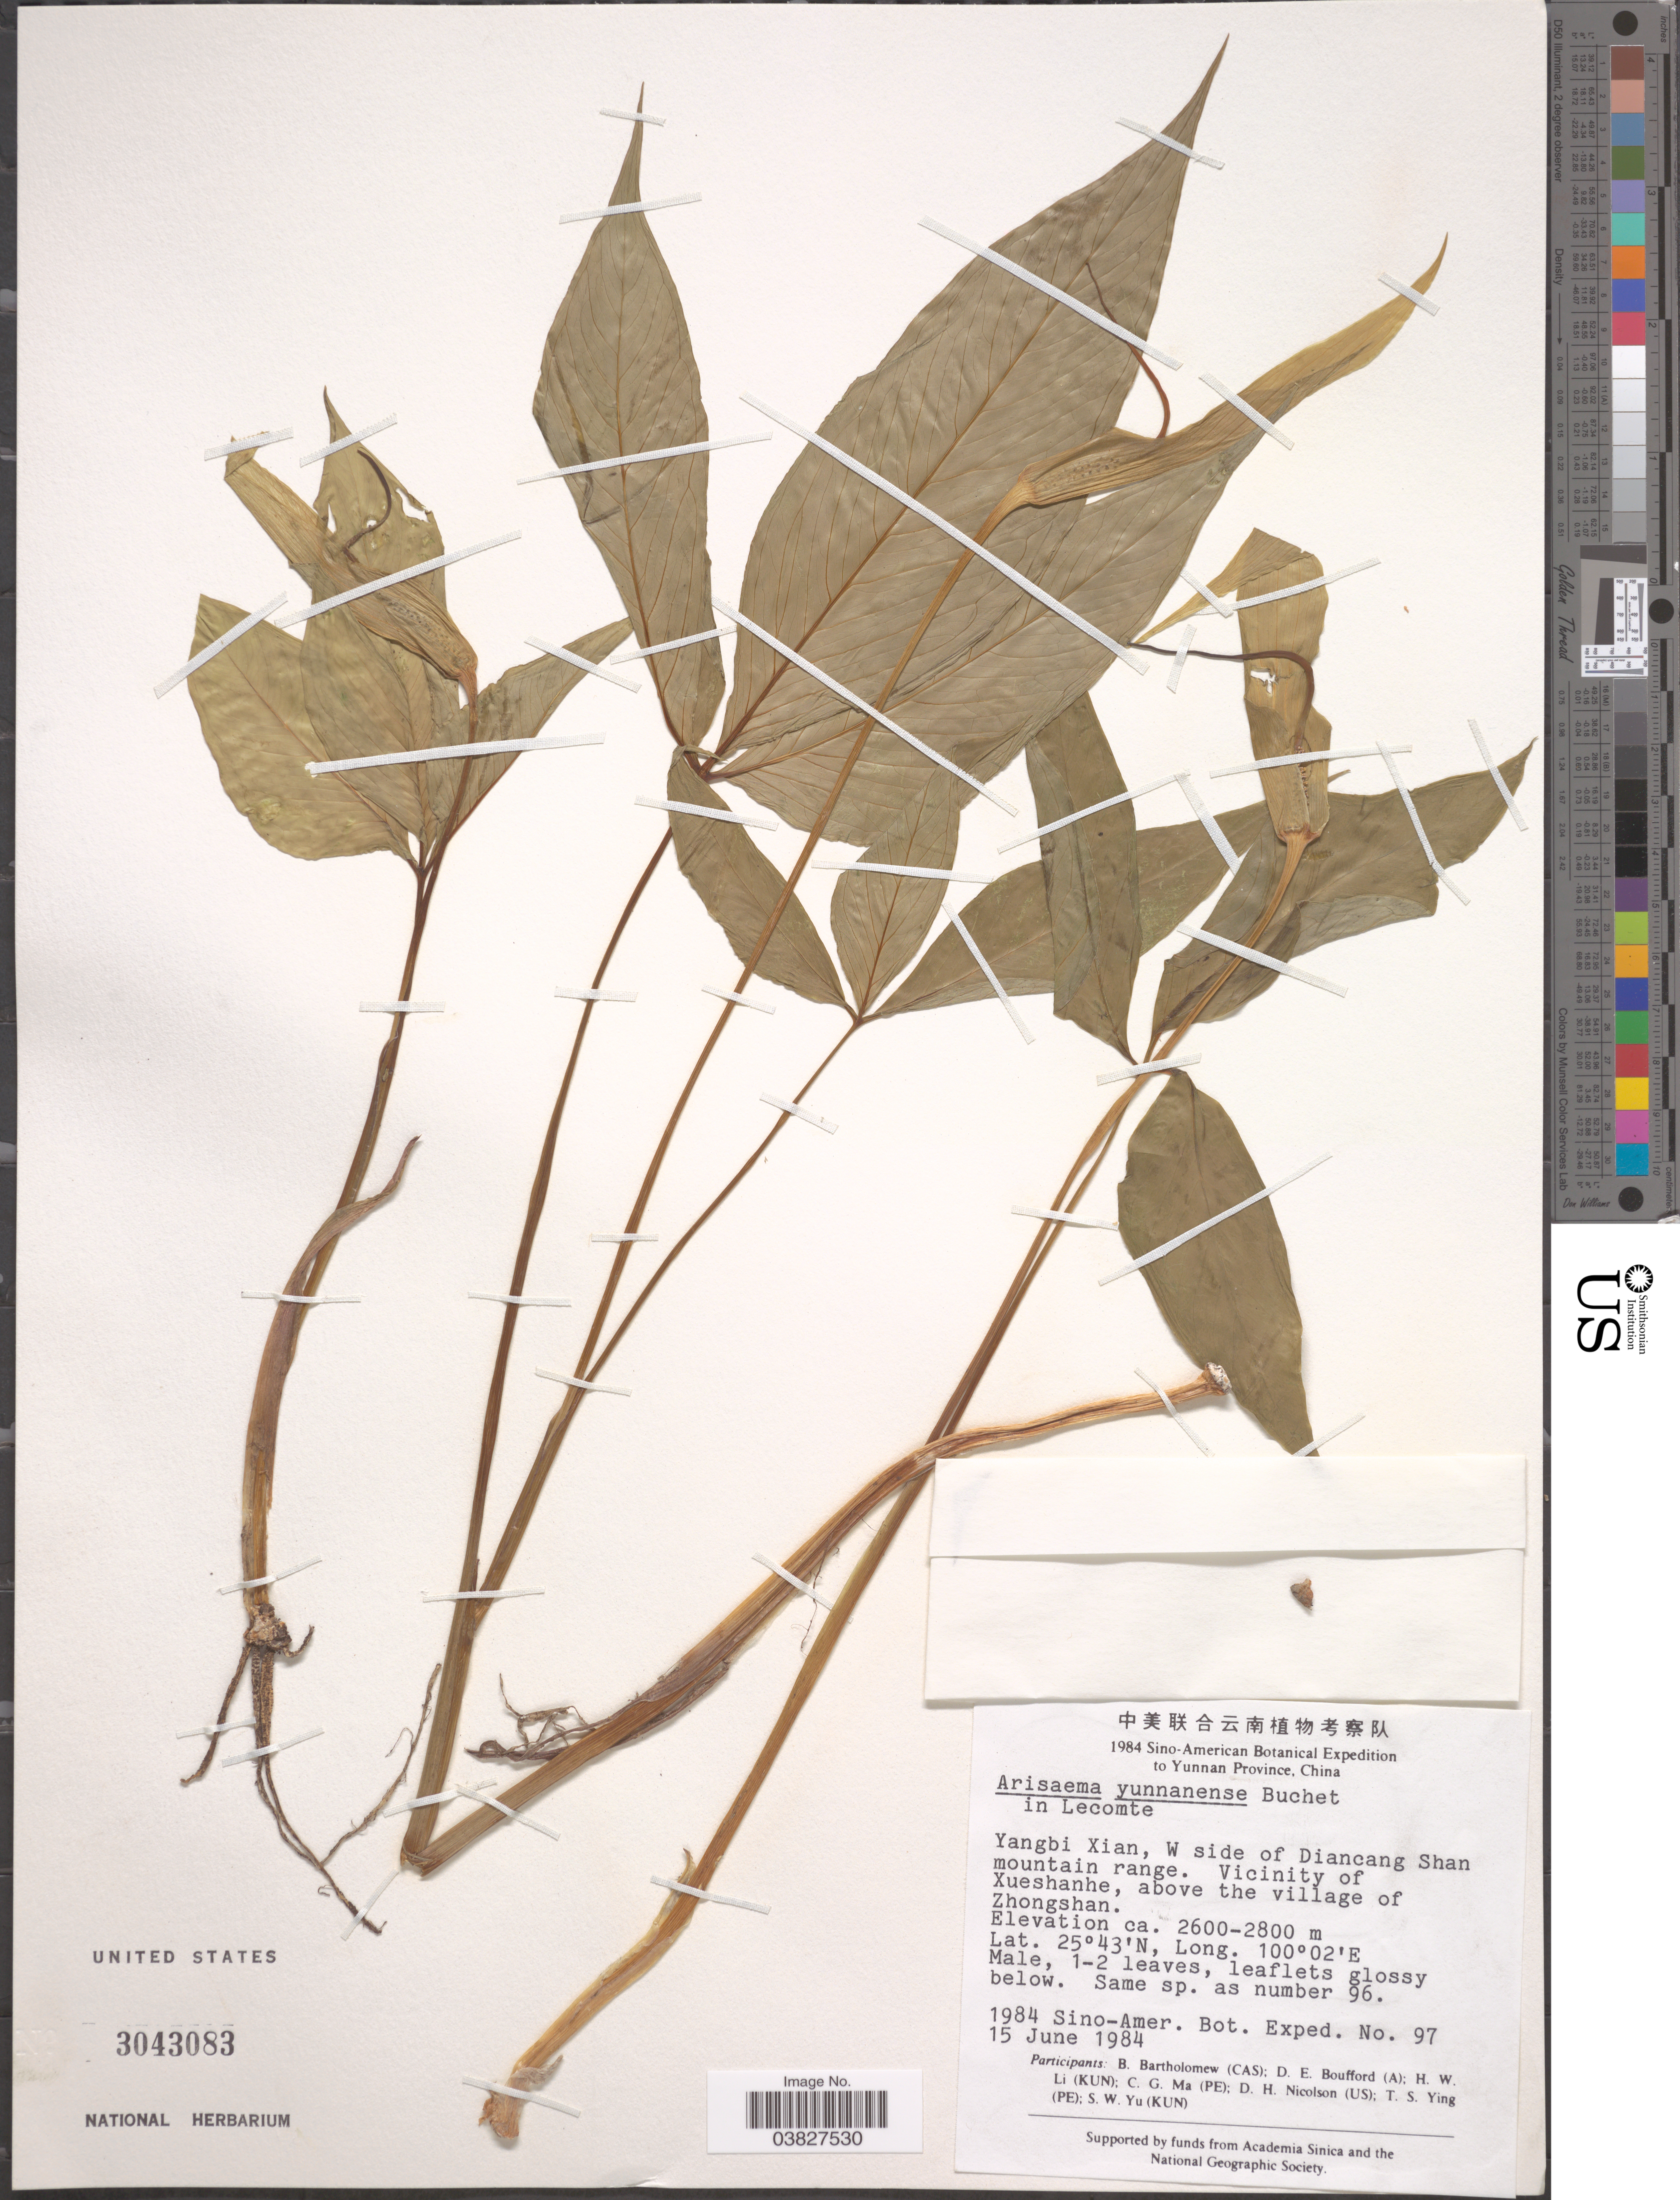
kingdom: Plantae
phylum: Tracheophyta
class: Liliopsida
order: Alismatales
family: Araceae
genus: Arisaema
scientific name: Arisaema yunnanense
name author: Buchet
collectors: Sino-Amer. Bot. Exped. 1984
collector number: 97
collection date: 1984-06-15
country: China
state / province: Yunnan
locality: Yangbi Xian, W side of Diancang Shan mountain range. Vicinity of Xueshanhe, above the village of Zhongshan.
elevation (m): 2600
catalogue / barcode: US 3043083